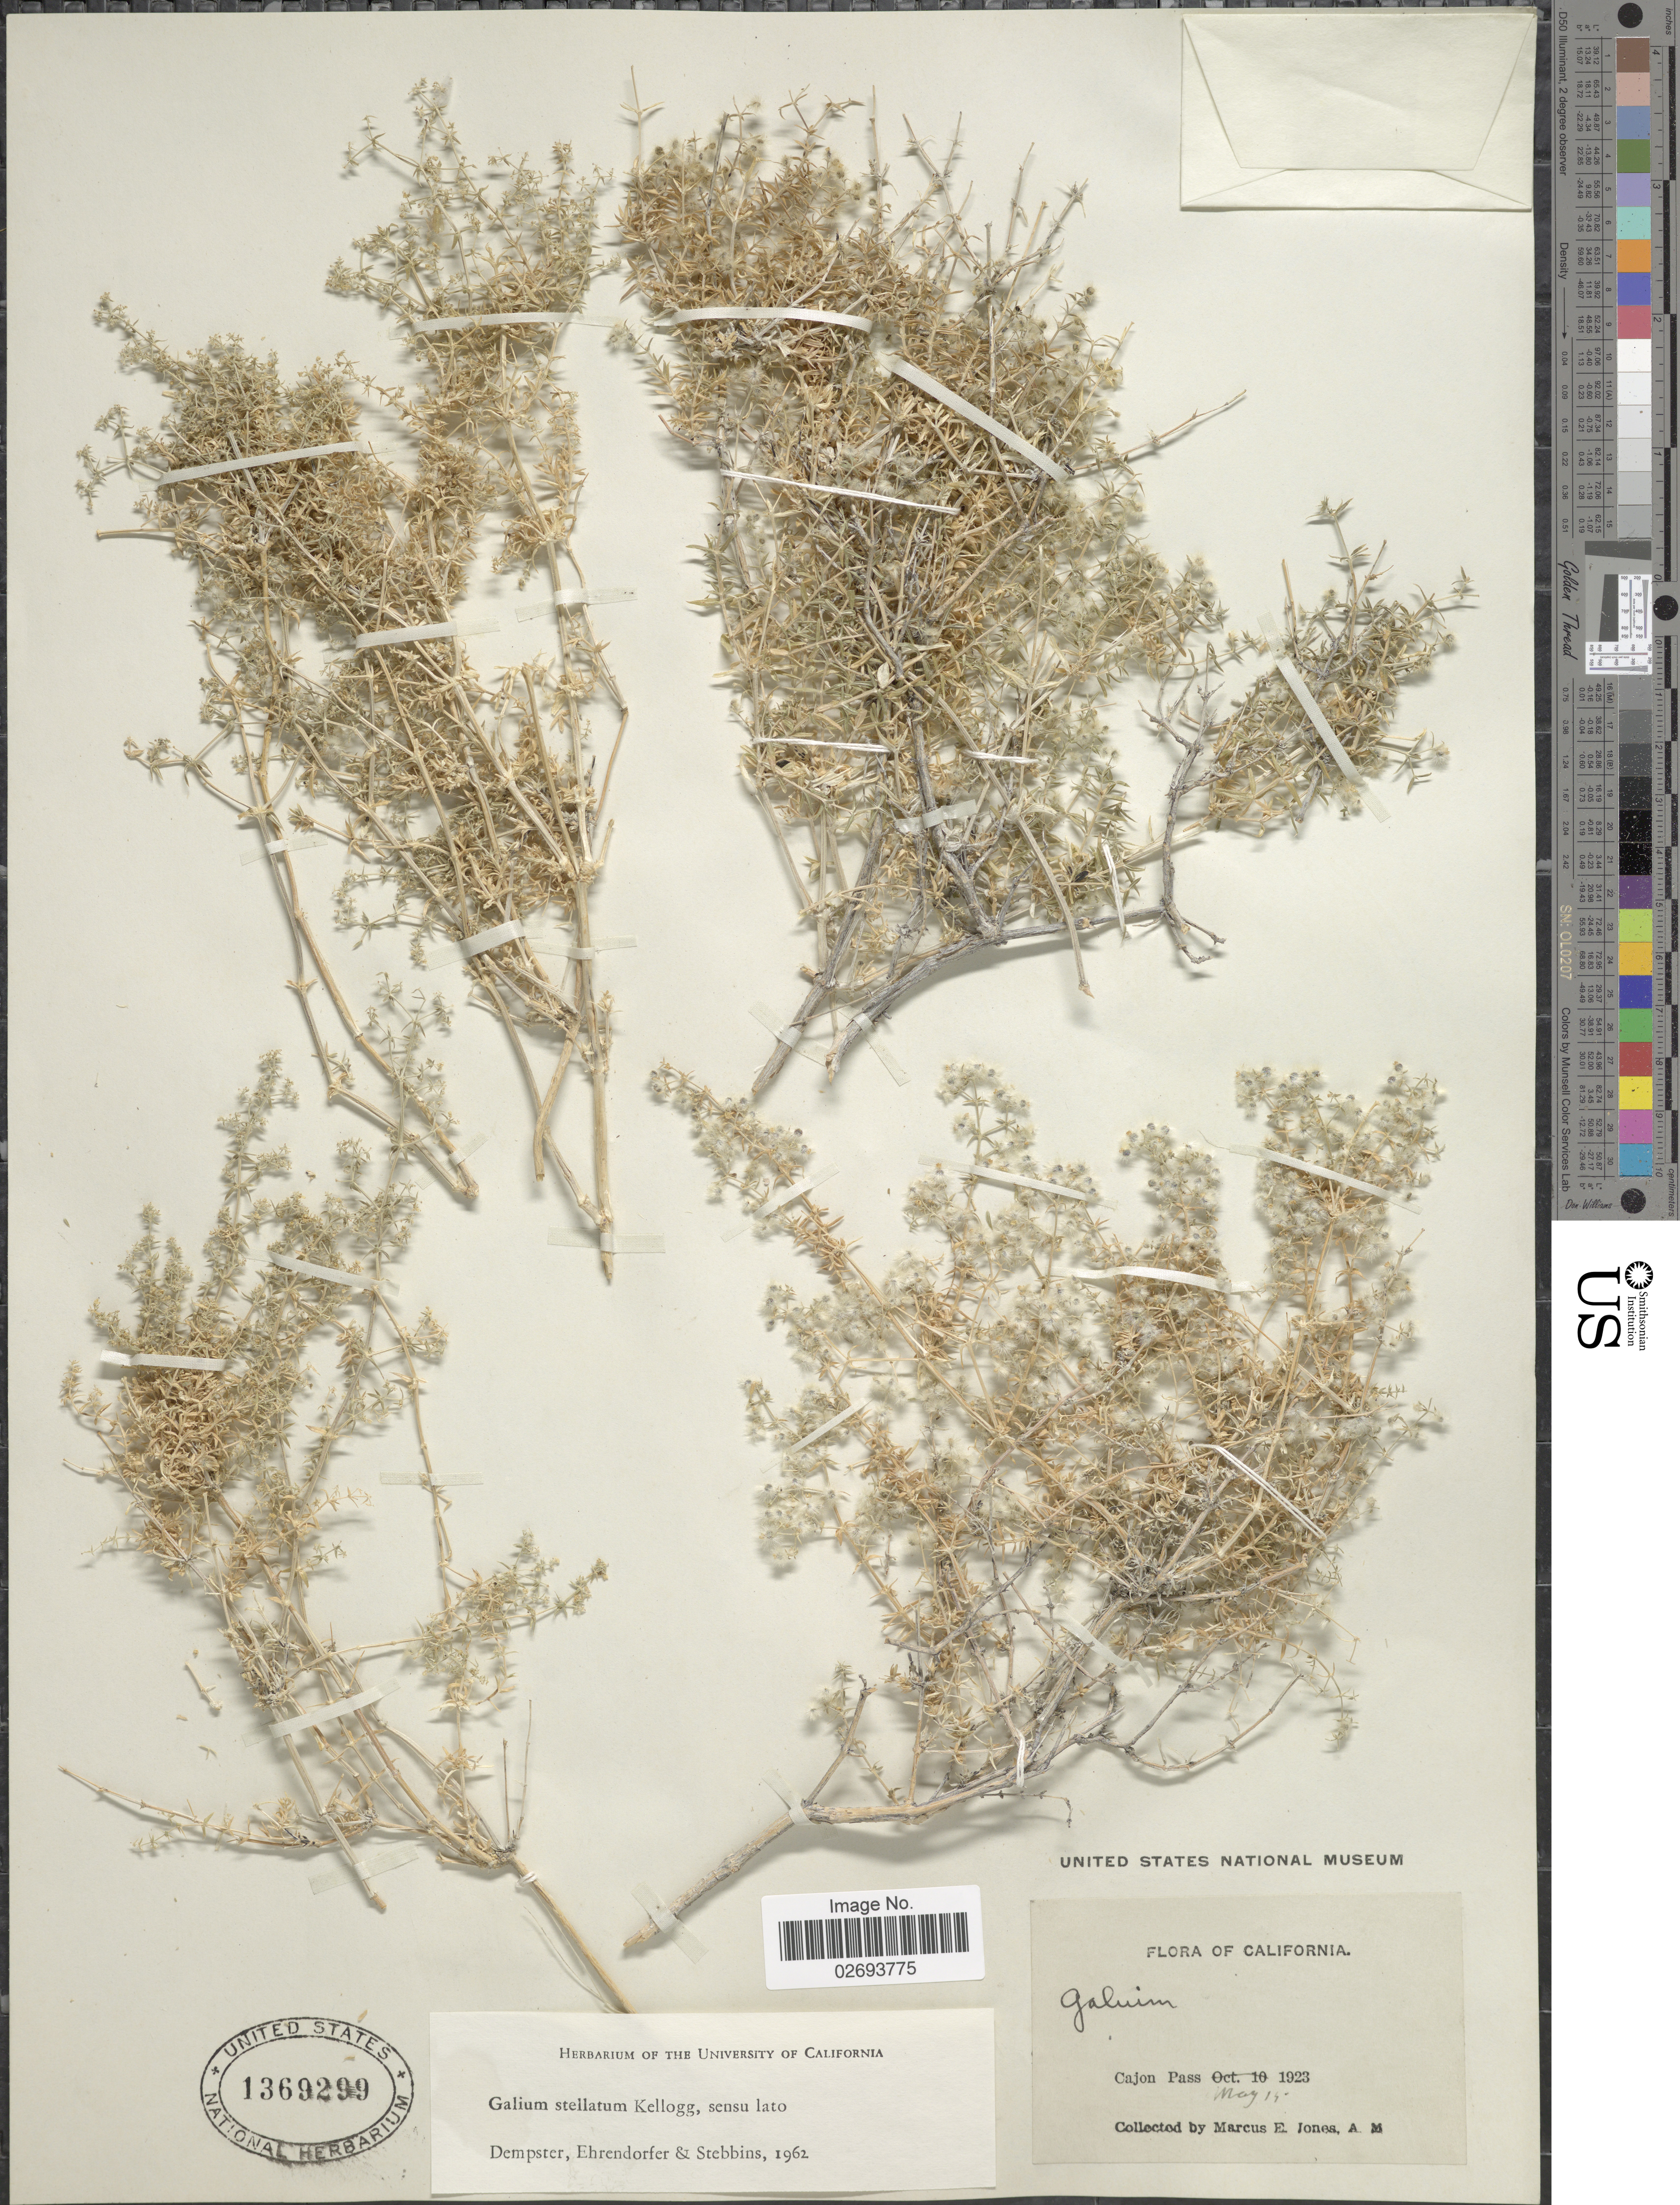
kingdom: Plantae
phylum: Tracheophyta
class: Magnoliopsida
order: Gentianales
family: Rubiaceae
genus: Galium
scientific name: Galium stellatum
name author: Kellogg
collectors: M. E. Jones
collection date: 1923-05-15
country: United States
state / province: California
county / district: San Bernardino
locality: Cajon Pass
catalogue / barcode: US 1369299